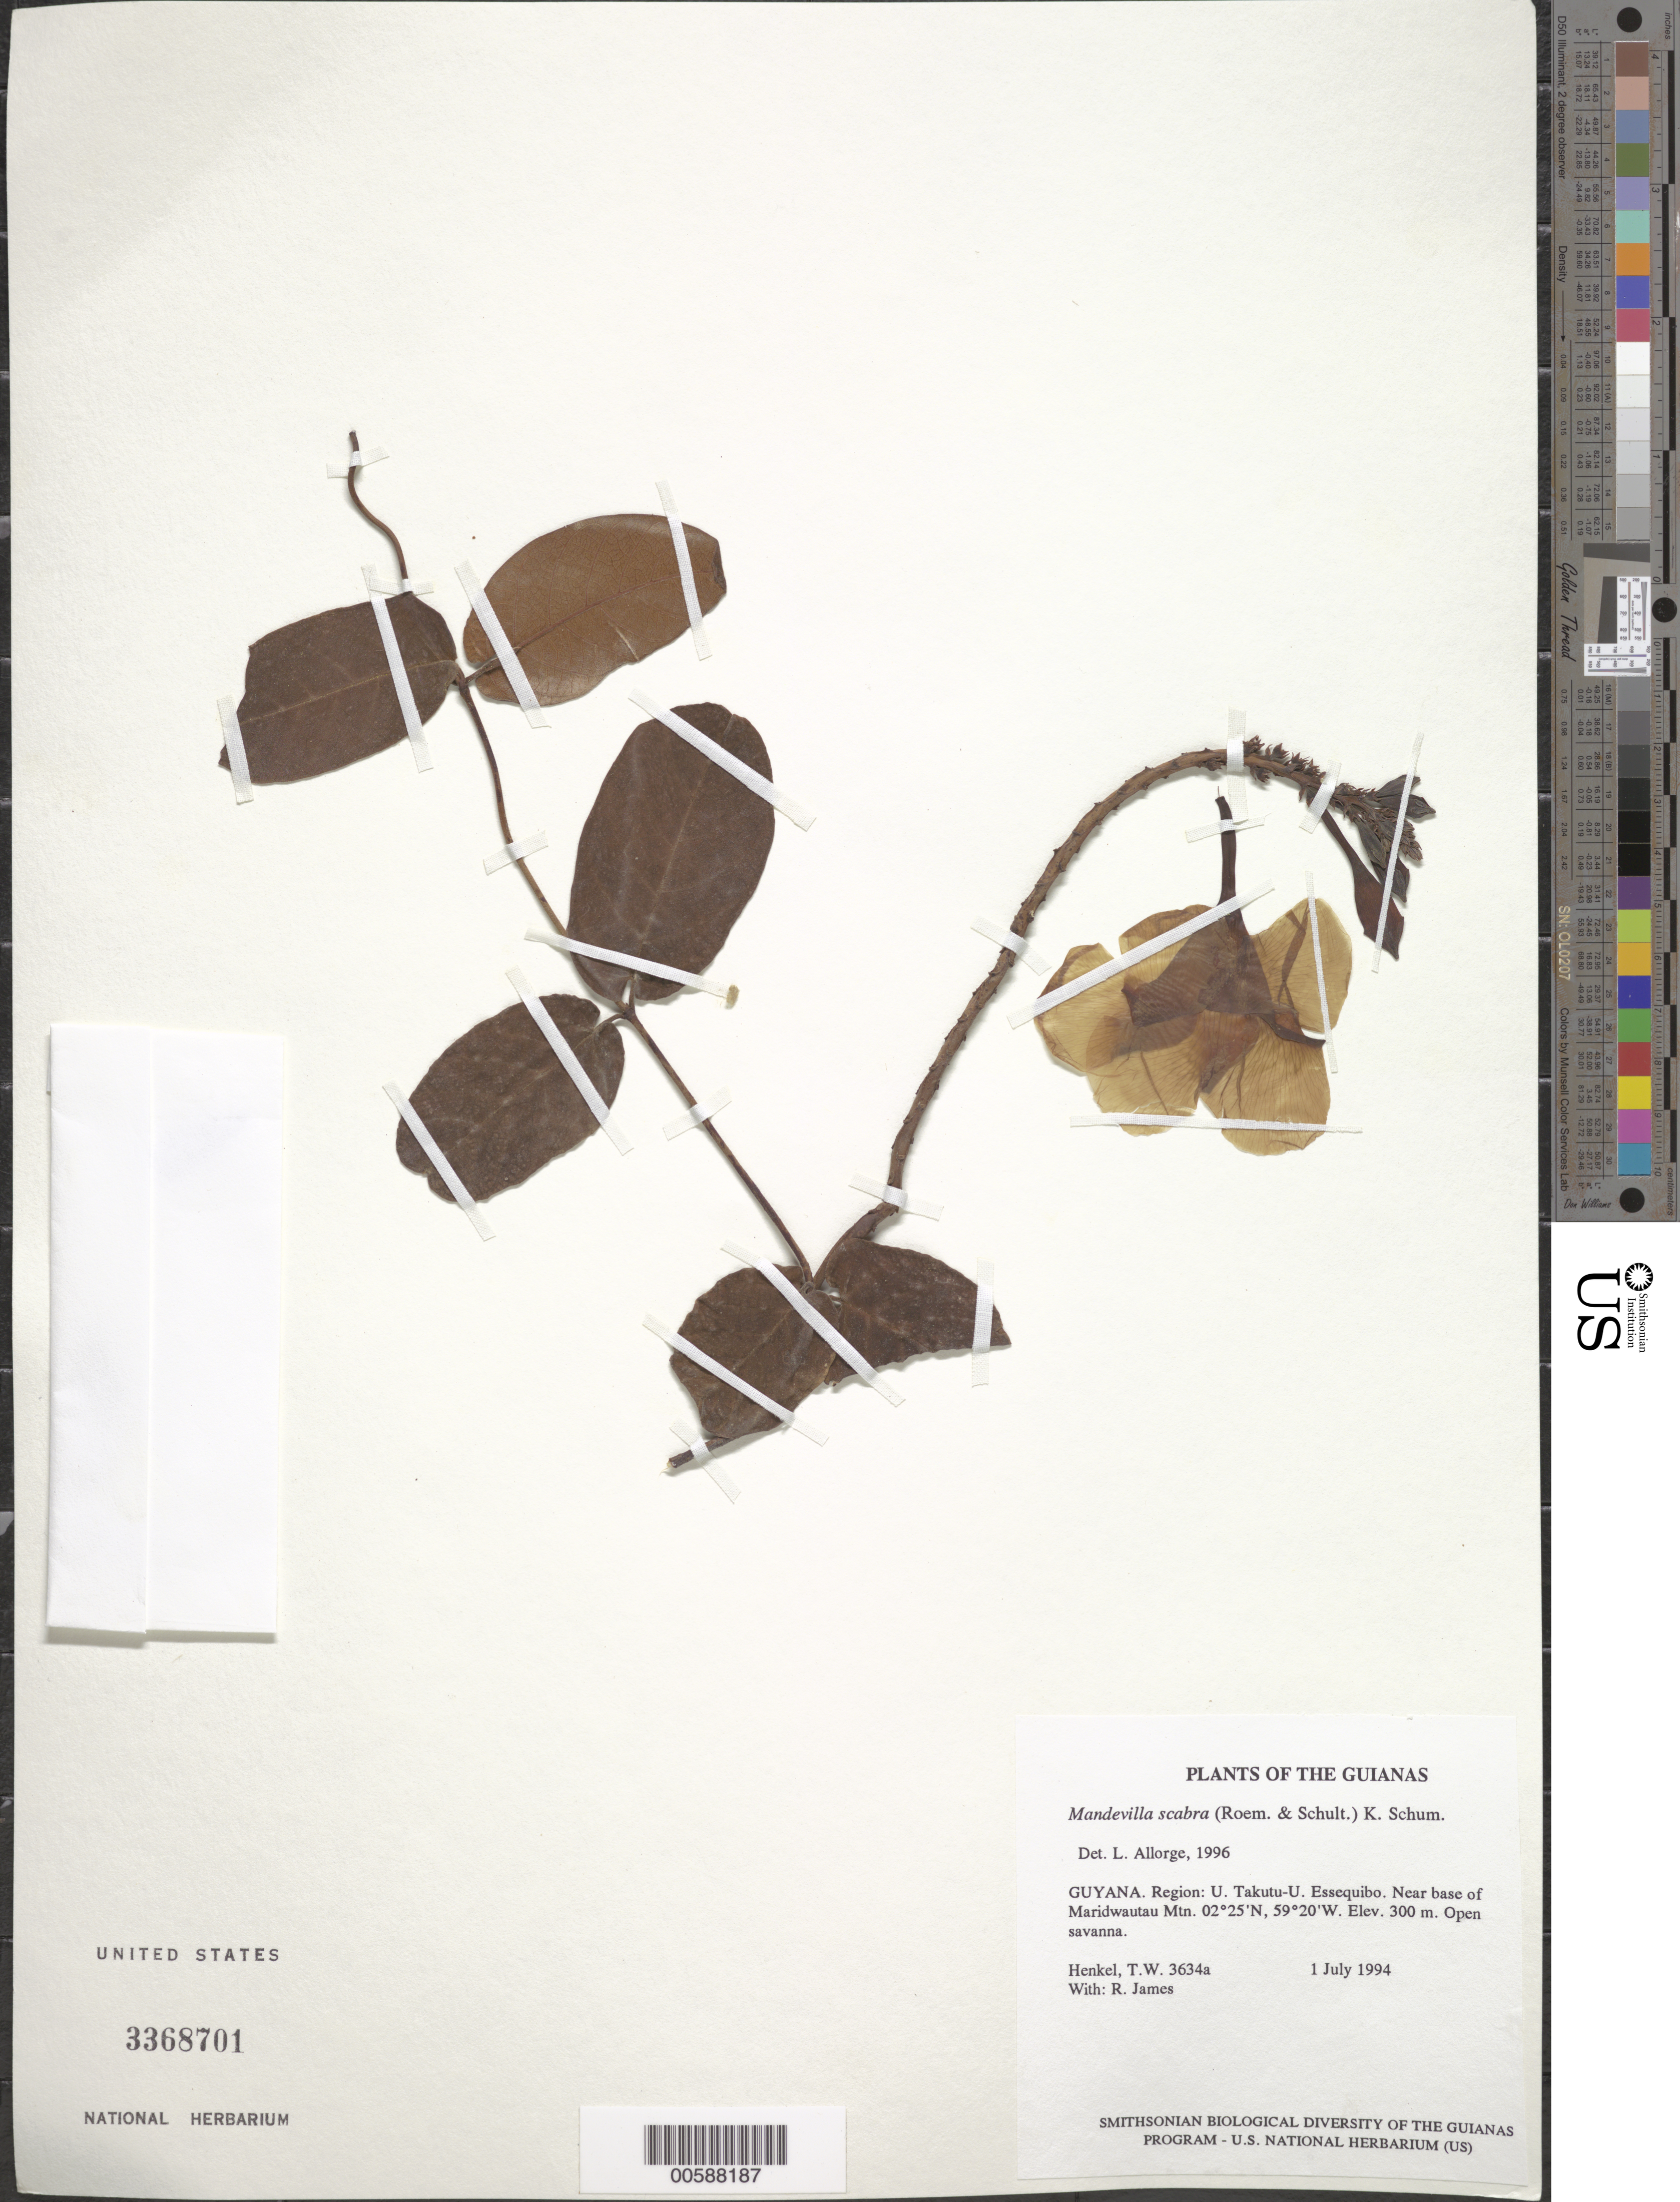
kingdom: Plantae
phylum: Tracheophyta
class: Magnoliopsida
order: Gentianales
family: Apocynaceae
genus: Mandevilla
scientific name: Mandevilla scabra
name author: (Hoffmanns. ex Roem. & Schult.) K. Schum.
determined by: Allorge, L.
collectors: T. Henkel & R. James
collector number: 3634 a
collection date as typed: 1 January 1994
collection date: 1994-01-01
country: Guyana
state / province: U. Takutu-U. Essequibo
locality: Near base of Maridwautau Mtn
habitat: Open savanna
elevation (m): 300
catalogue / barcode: US 3368701